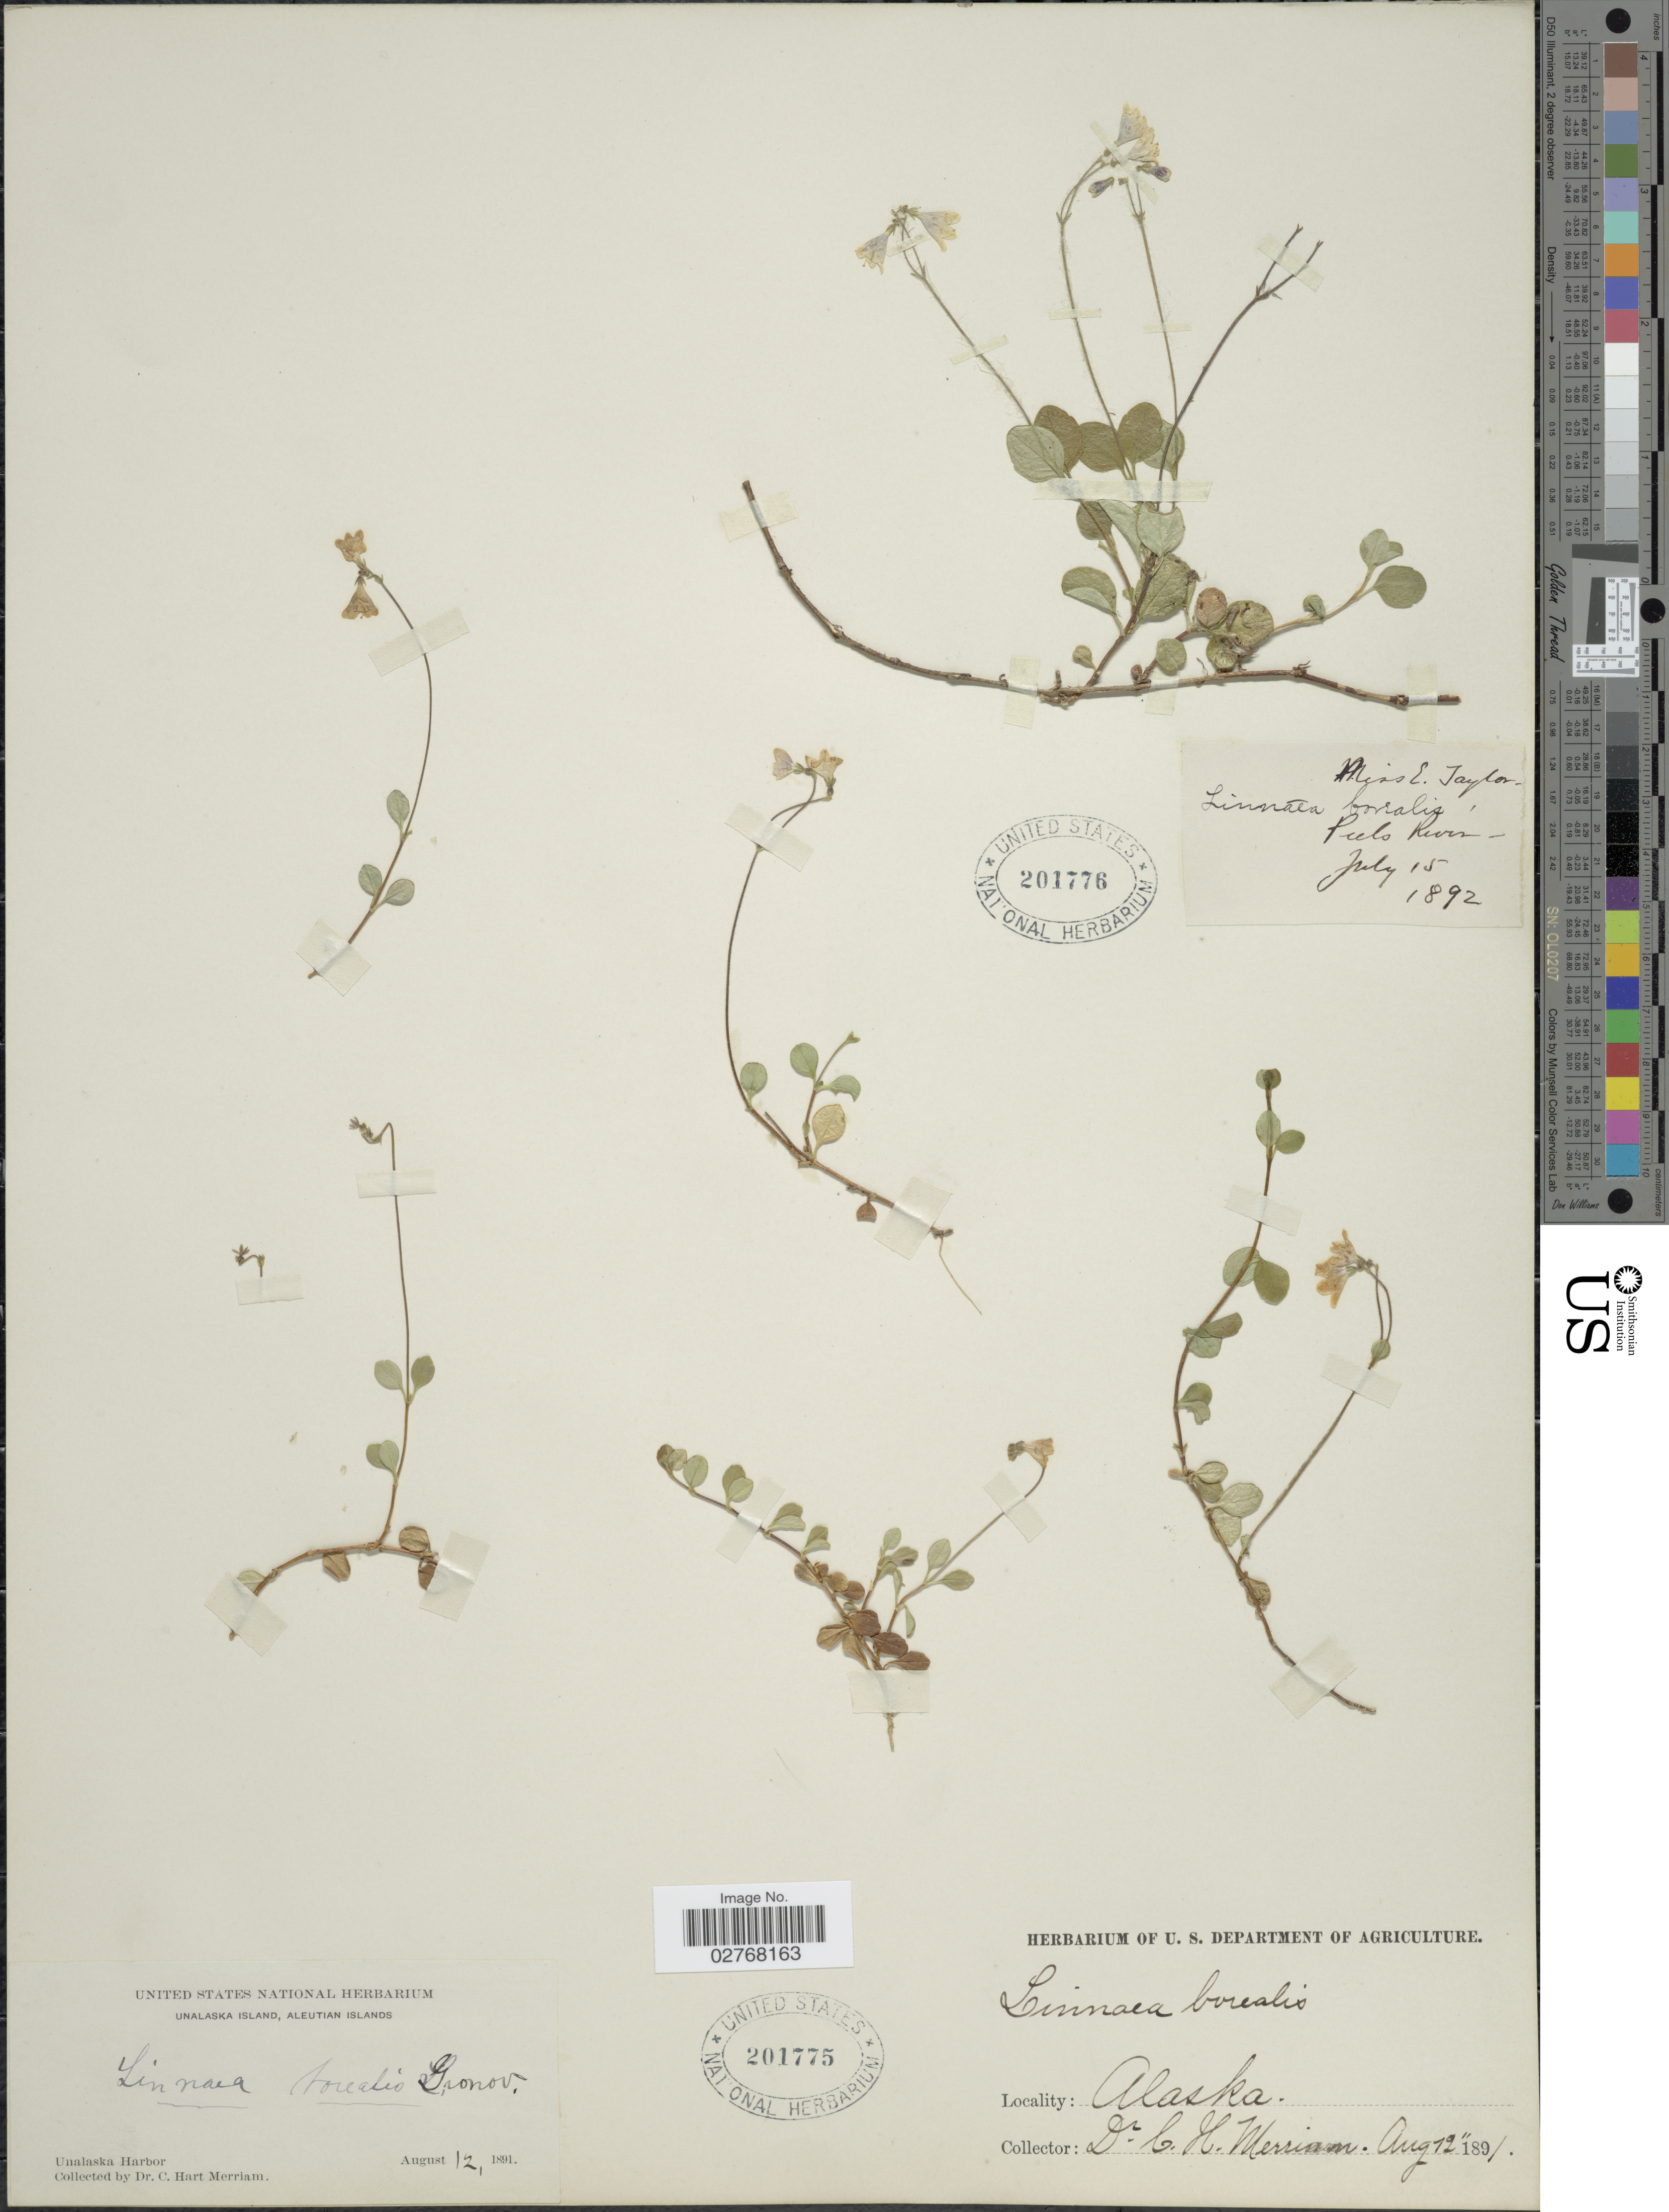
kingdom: Plantae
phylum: Tracheophyta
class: Magnoliopsida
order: Dipsacales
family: Caprifoliaceae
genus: Linnaea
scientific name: Linnaea borealis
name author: L.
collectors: C. Merriam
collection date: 1891-08-12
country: United States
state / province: Alaska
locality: Unalaska Island, Aleutian Islands. Unalaska Harbor.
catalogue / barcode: US 201775